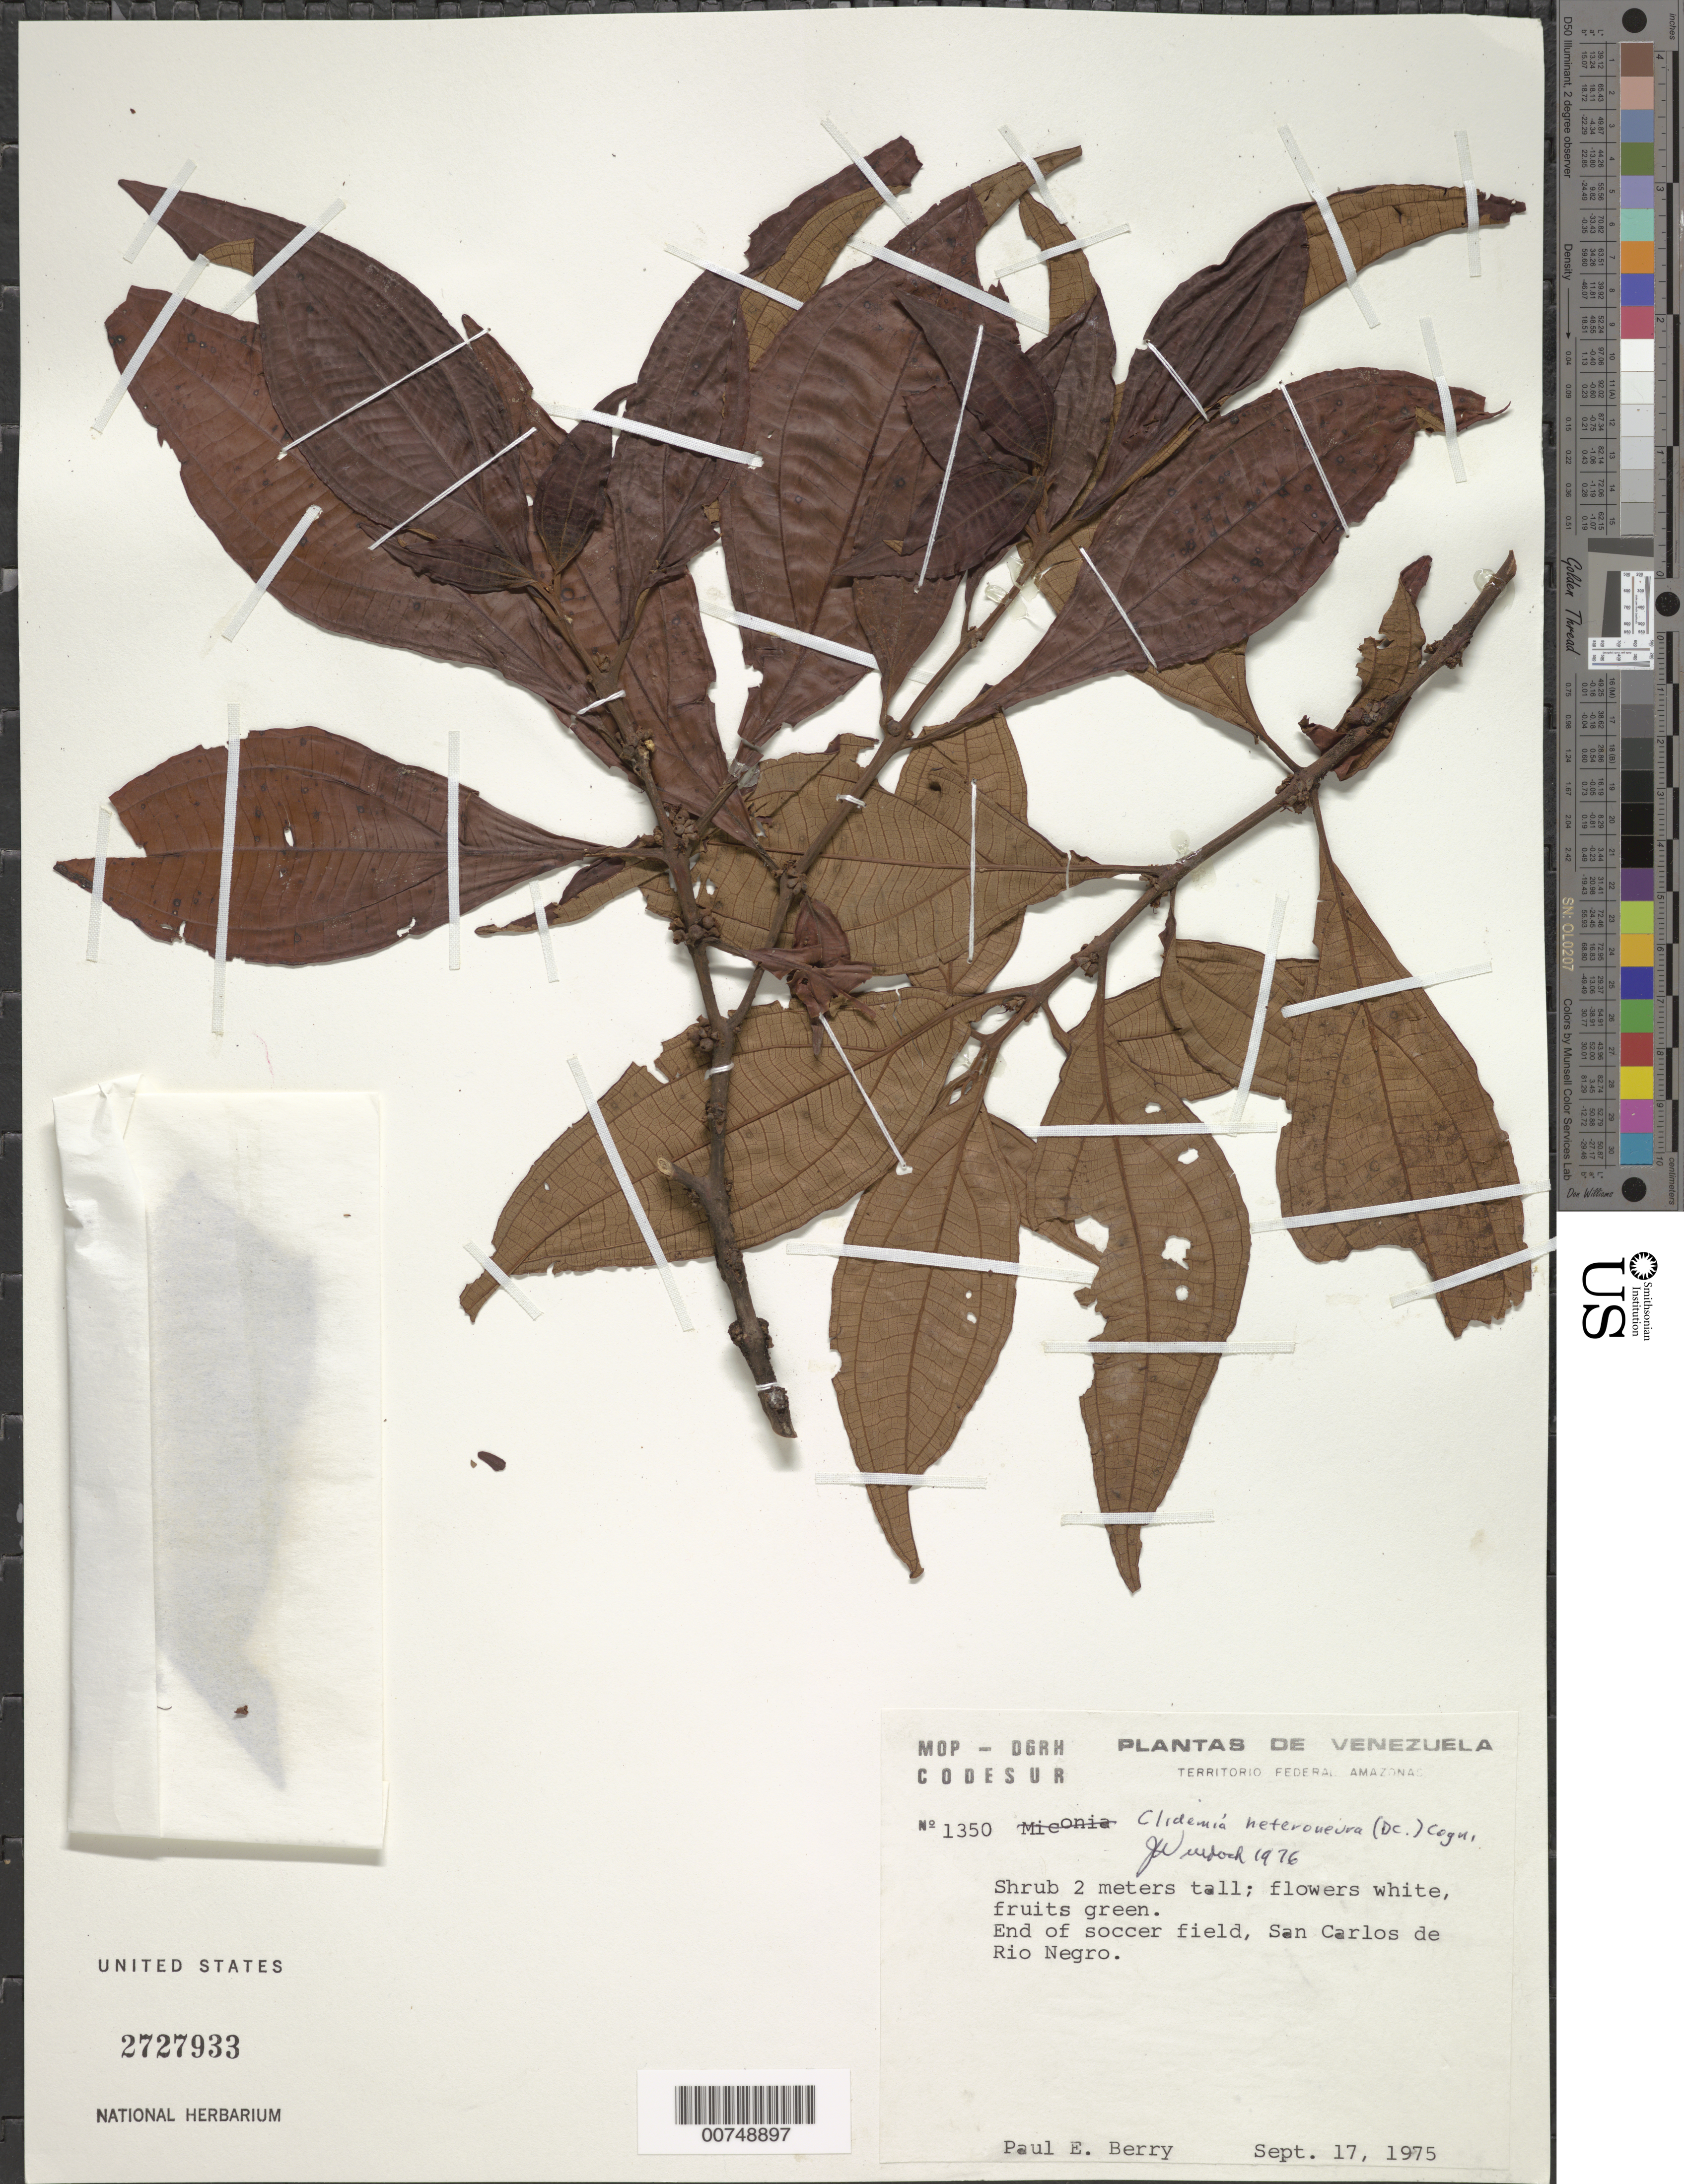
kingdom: Plantae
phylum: Tracheophyta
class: Magnoliopsida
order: Myrtales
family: Melastomataceae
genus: Clidemia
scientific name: Clidemia heteroneura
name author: (DC.) Cogn.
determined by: Wurdack, John J., (US), US (UNITED STATES)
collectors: P. E. Berry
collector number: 1350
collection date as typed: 17-Sep-75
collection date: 1975-09-17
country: Venezuela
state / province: Amazonas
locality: San Carlos de Río Negro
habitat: End of soccer field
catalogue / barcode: US 2727933